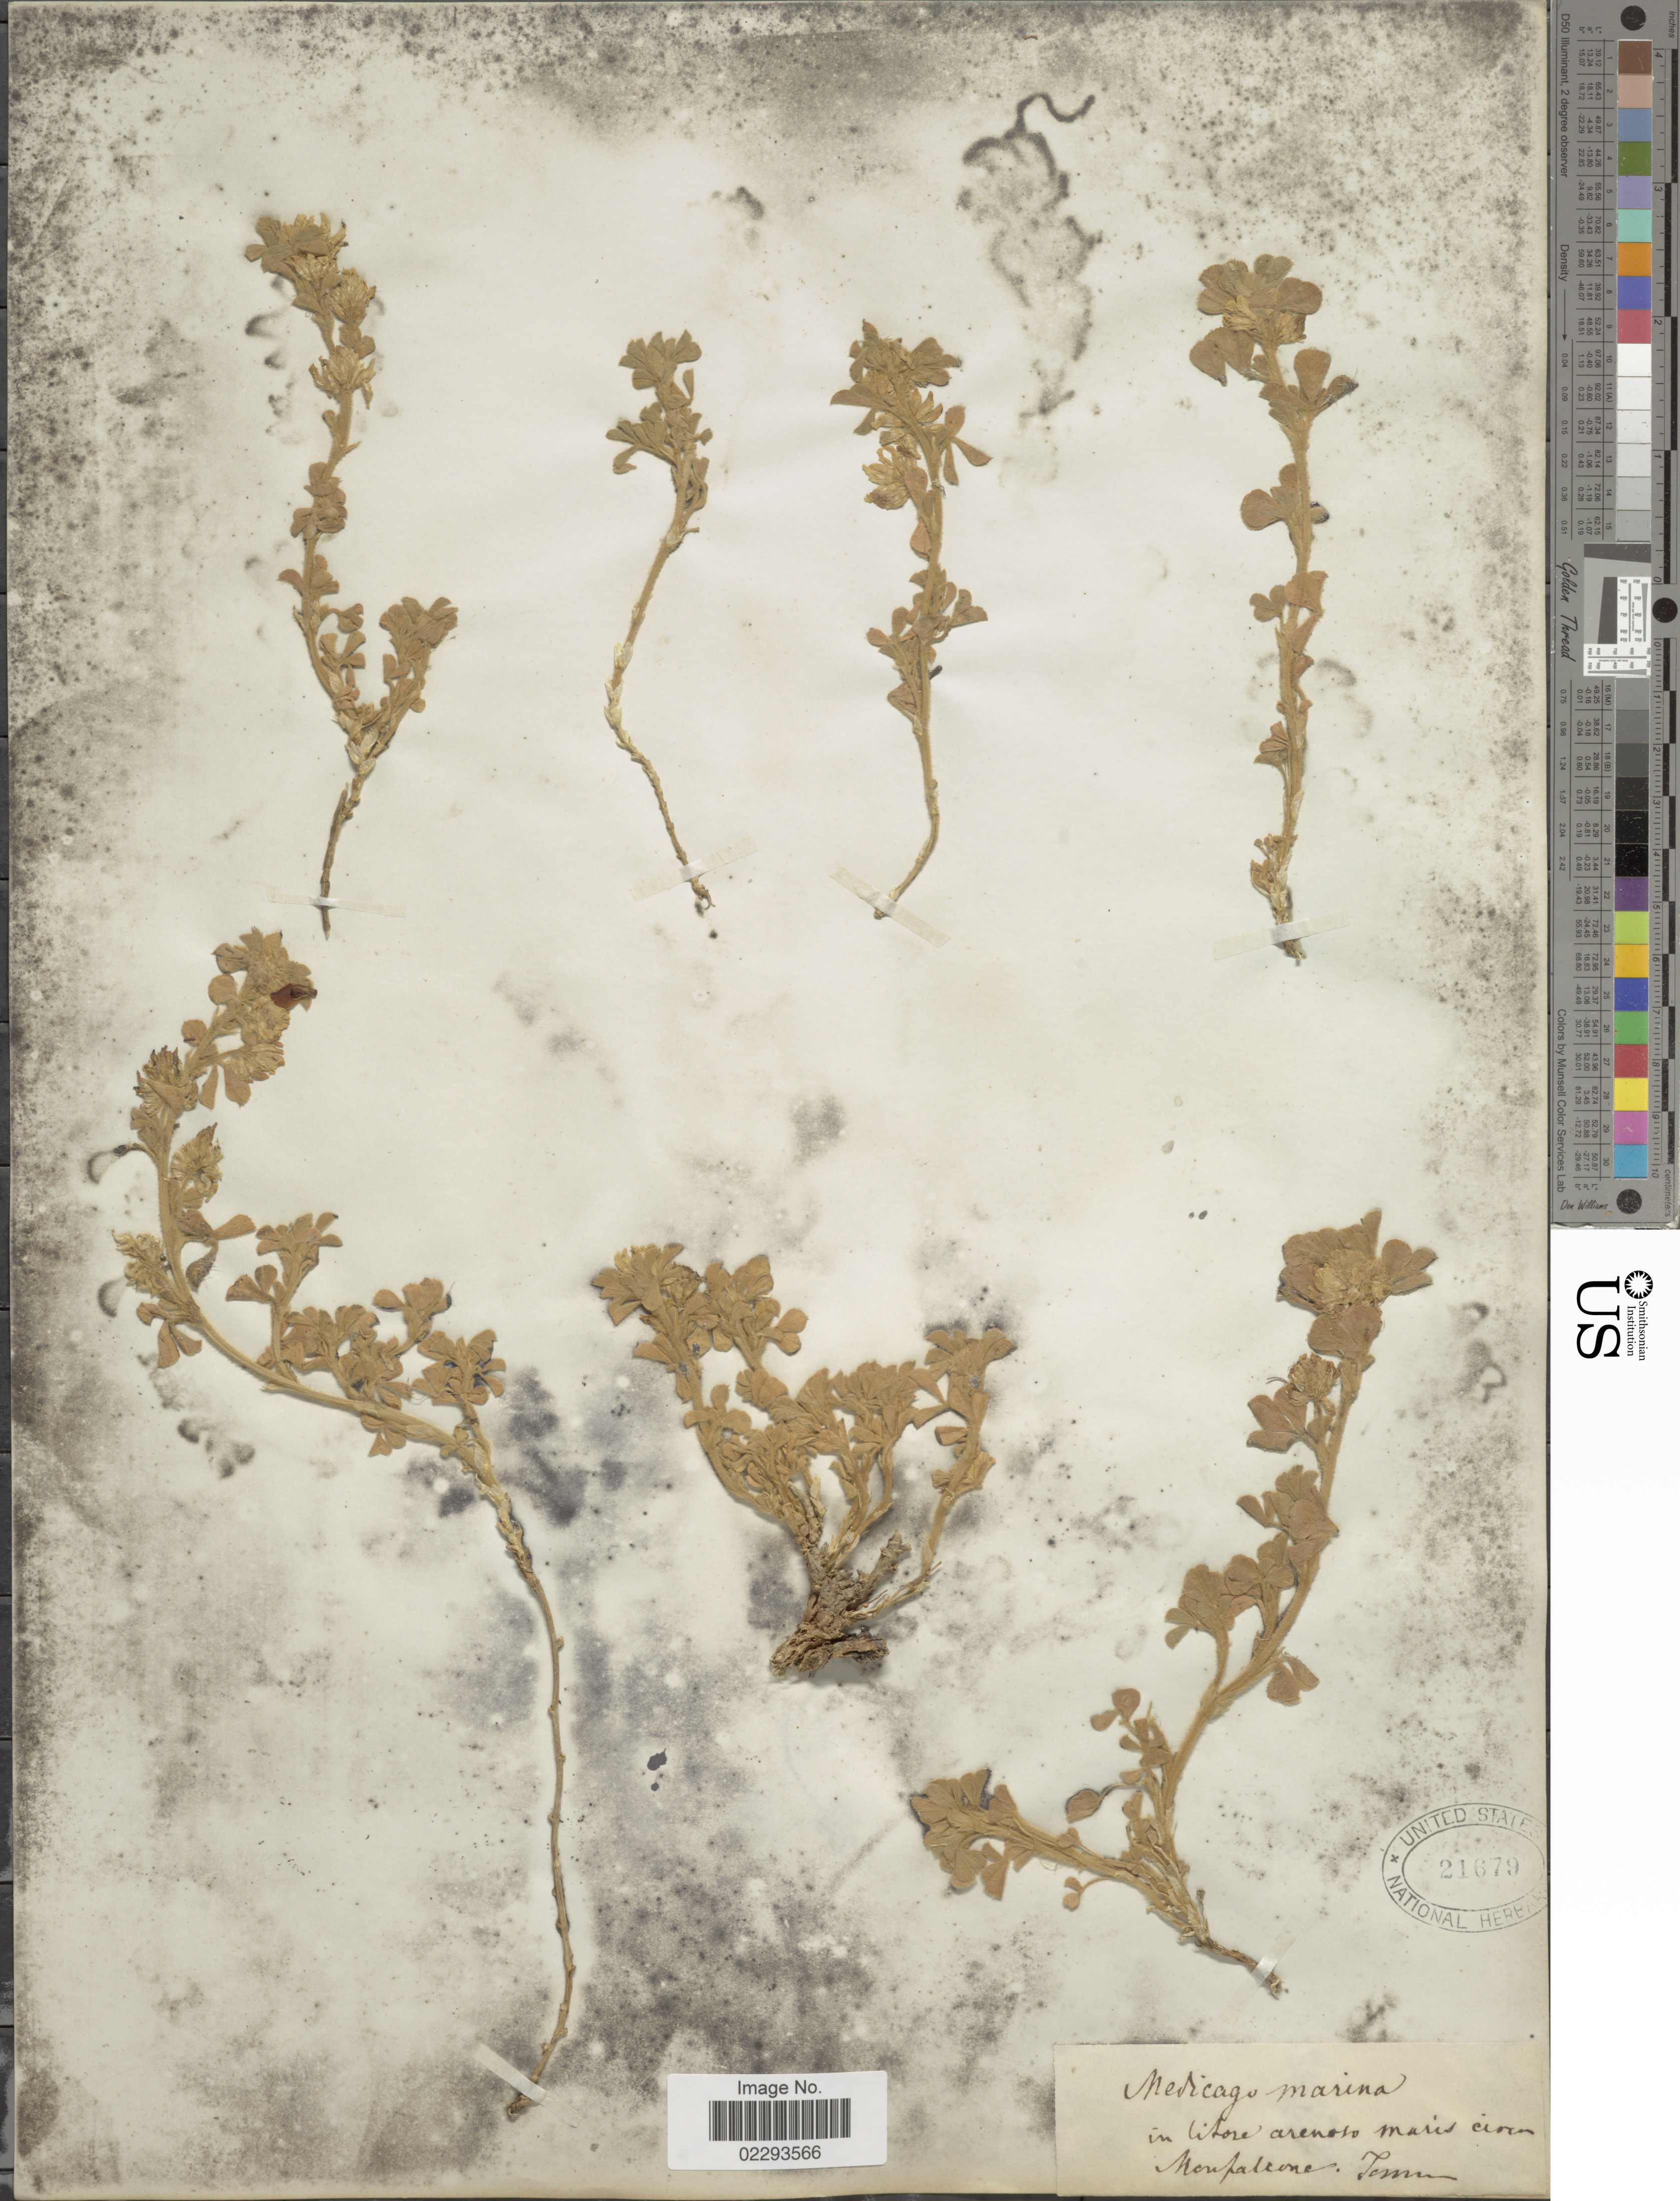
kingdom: Plantae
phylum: Tracheophyta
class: Magnoliopsida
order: Fabales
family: Fabaceae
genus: Medicago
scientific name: Medicago marina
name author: L.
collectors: Tommasini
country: Italy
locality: In litore arenoso maris circva Monfalcone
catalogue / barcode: US 21679